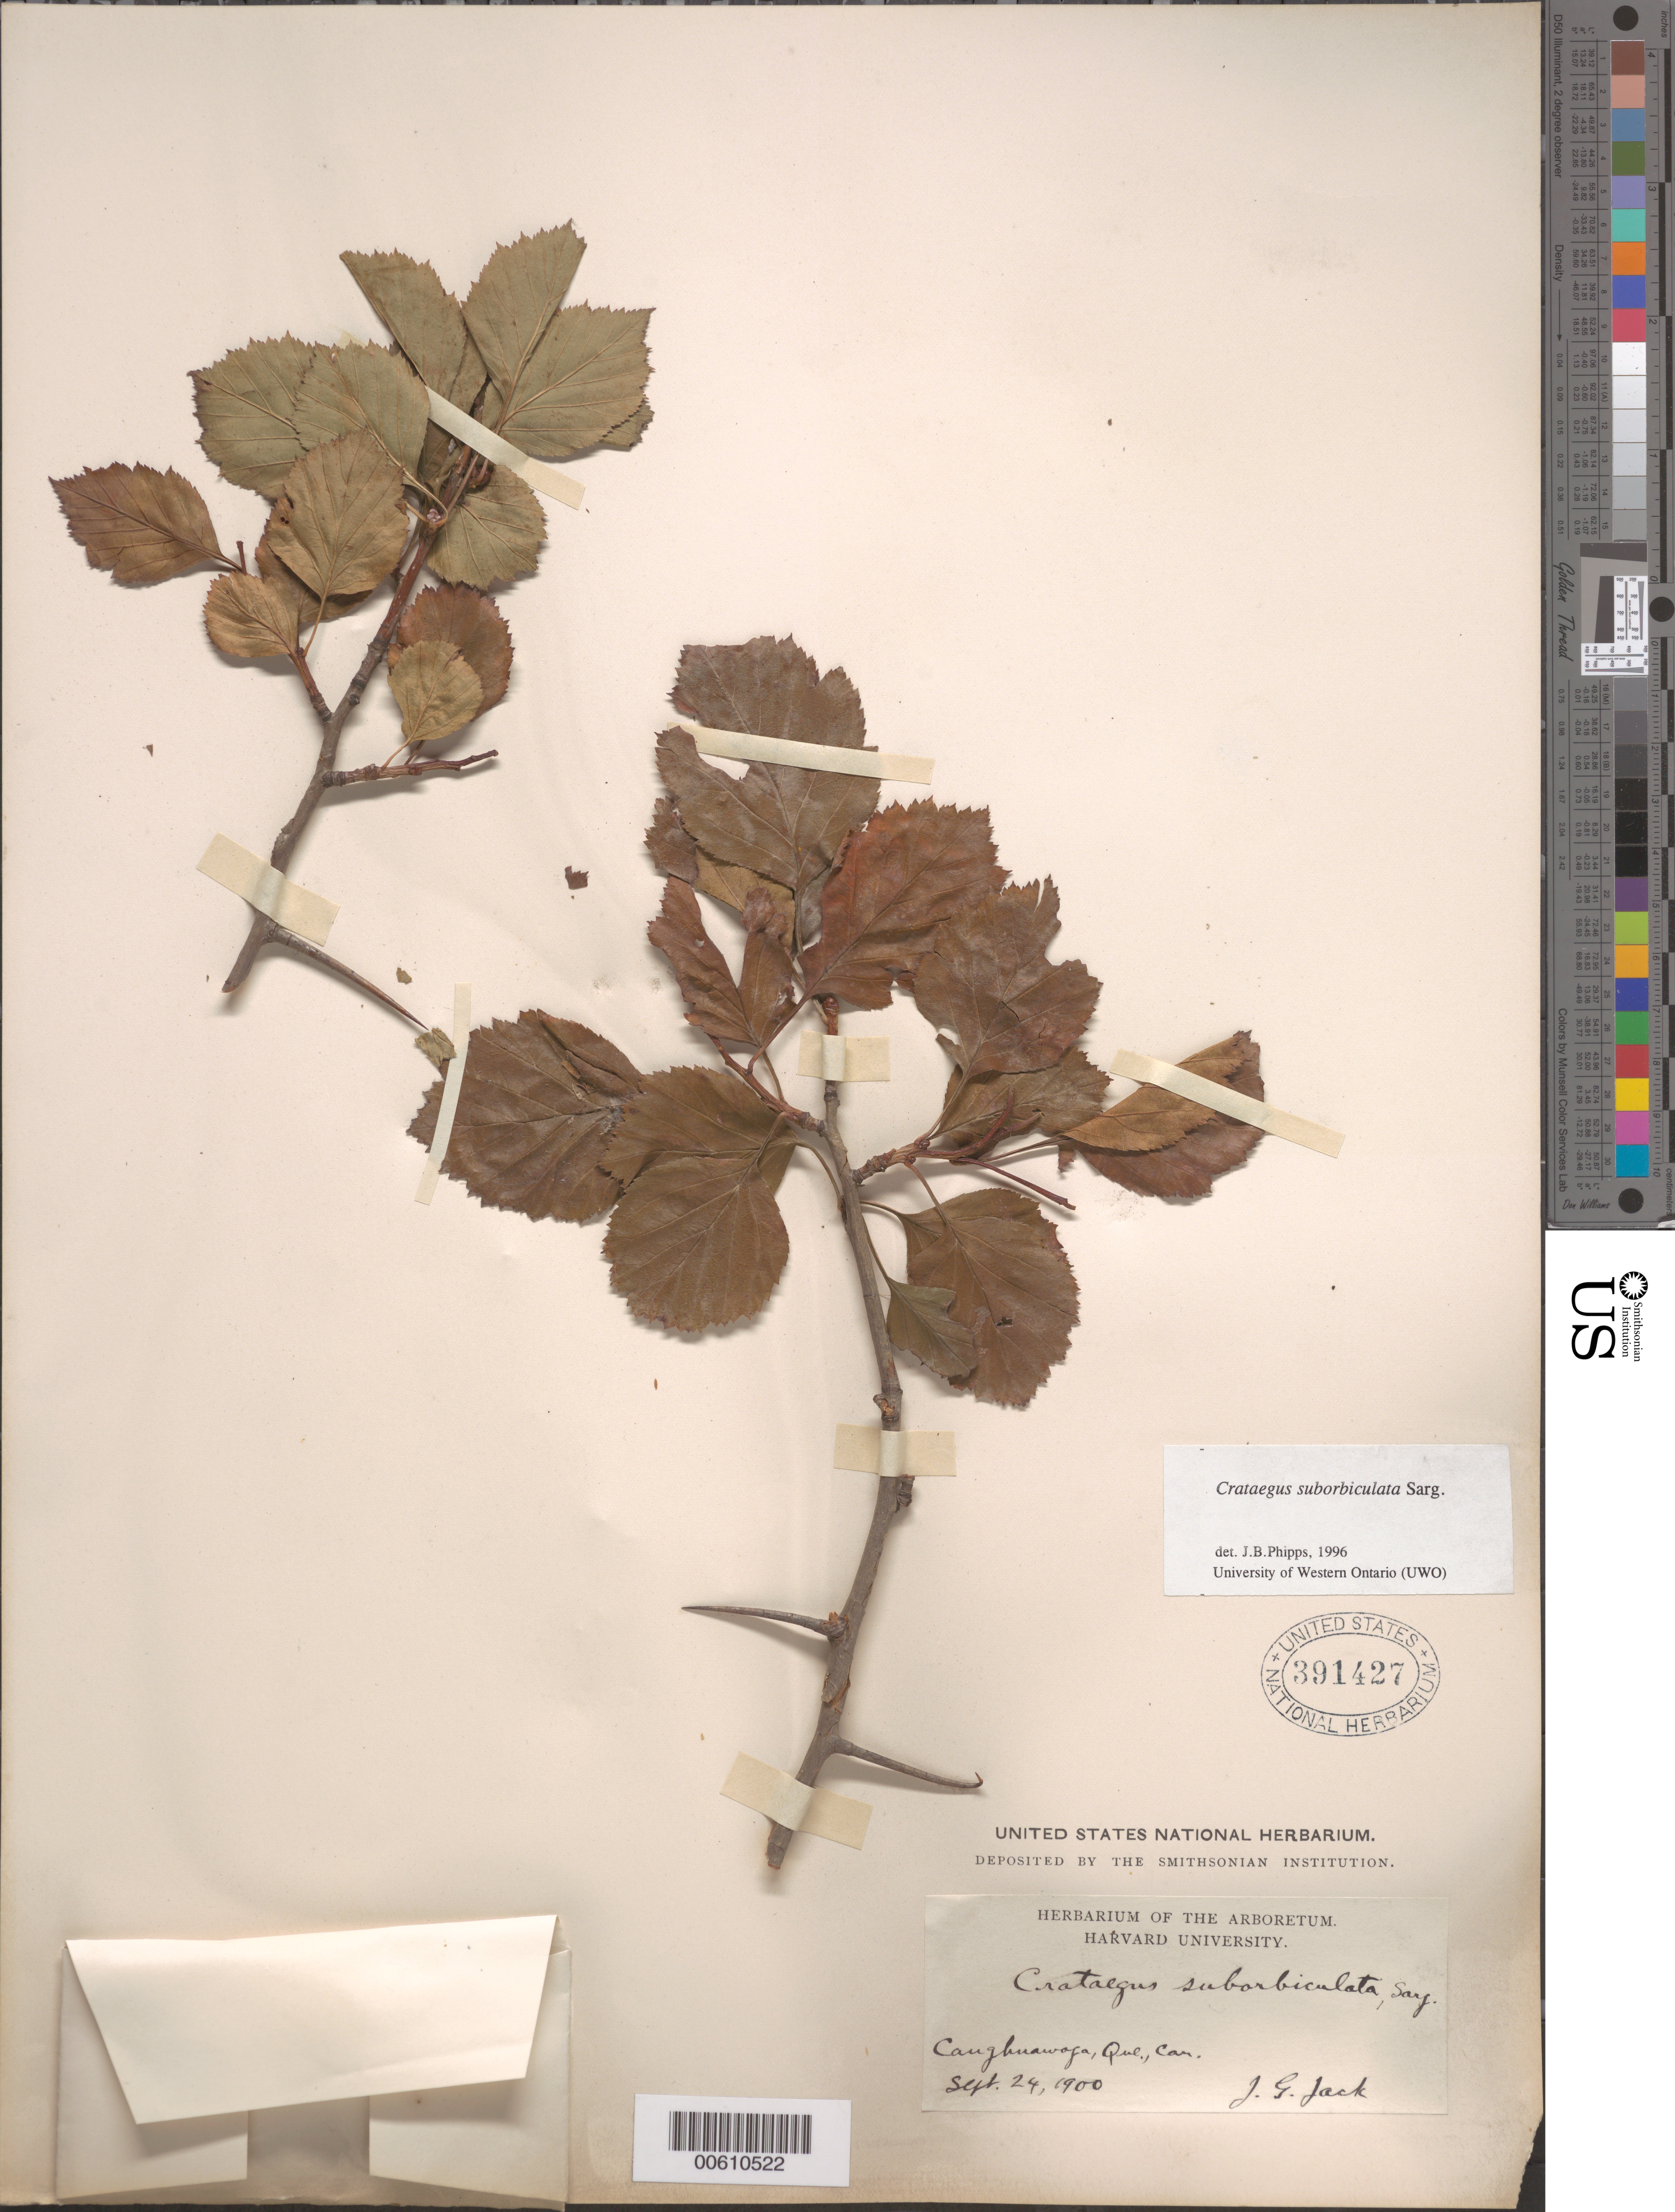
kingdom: Plantae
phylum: Tracheophyta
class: Magnoliopsida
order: Rosales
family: Rosaceae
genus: Crataegus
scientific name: Crataegus suborbiculata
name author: Sarg.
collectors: J. G. Jack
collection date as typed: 24 Sep 1900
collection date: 1900-09-24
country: Canada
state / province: Quebec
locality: Caughnawaga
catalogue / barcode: US 391427